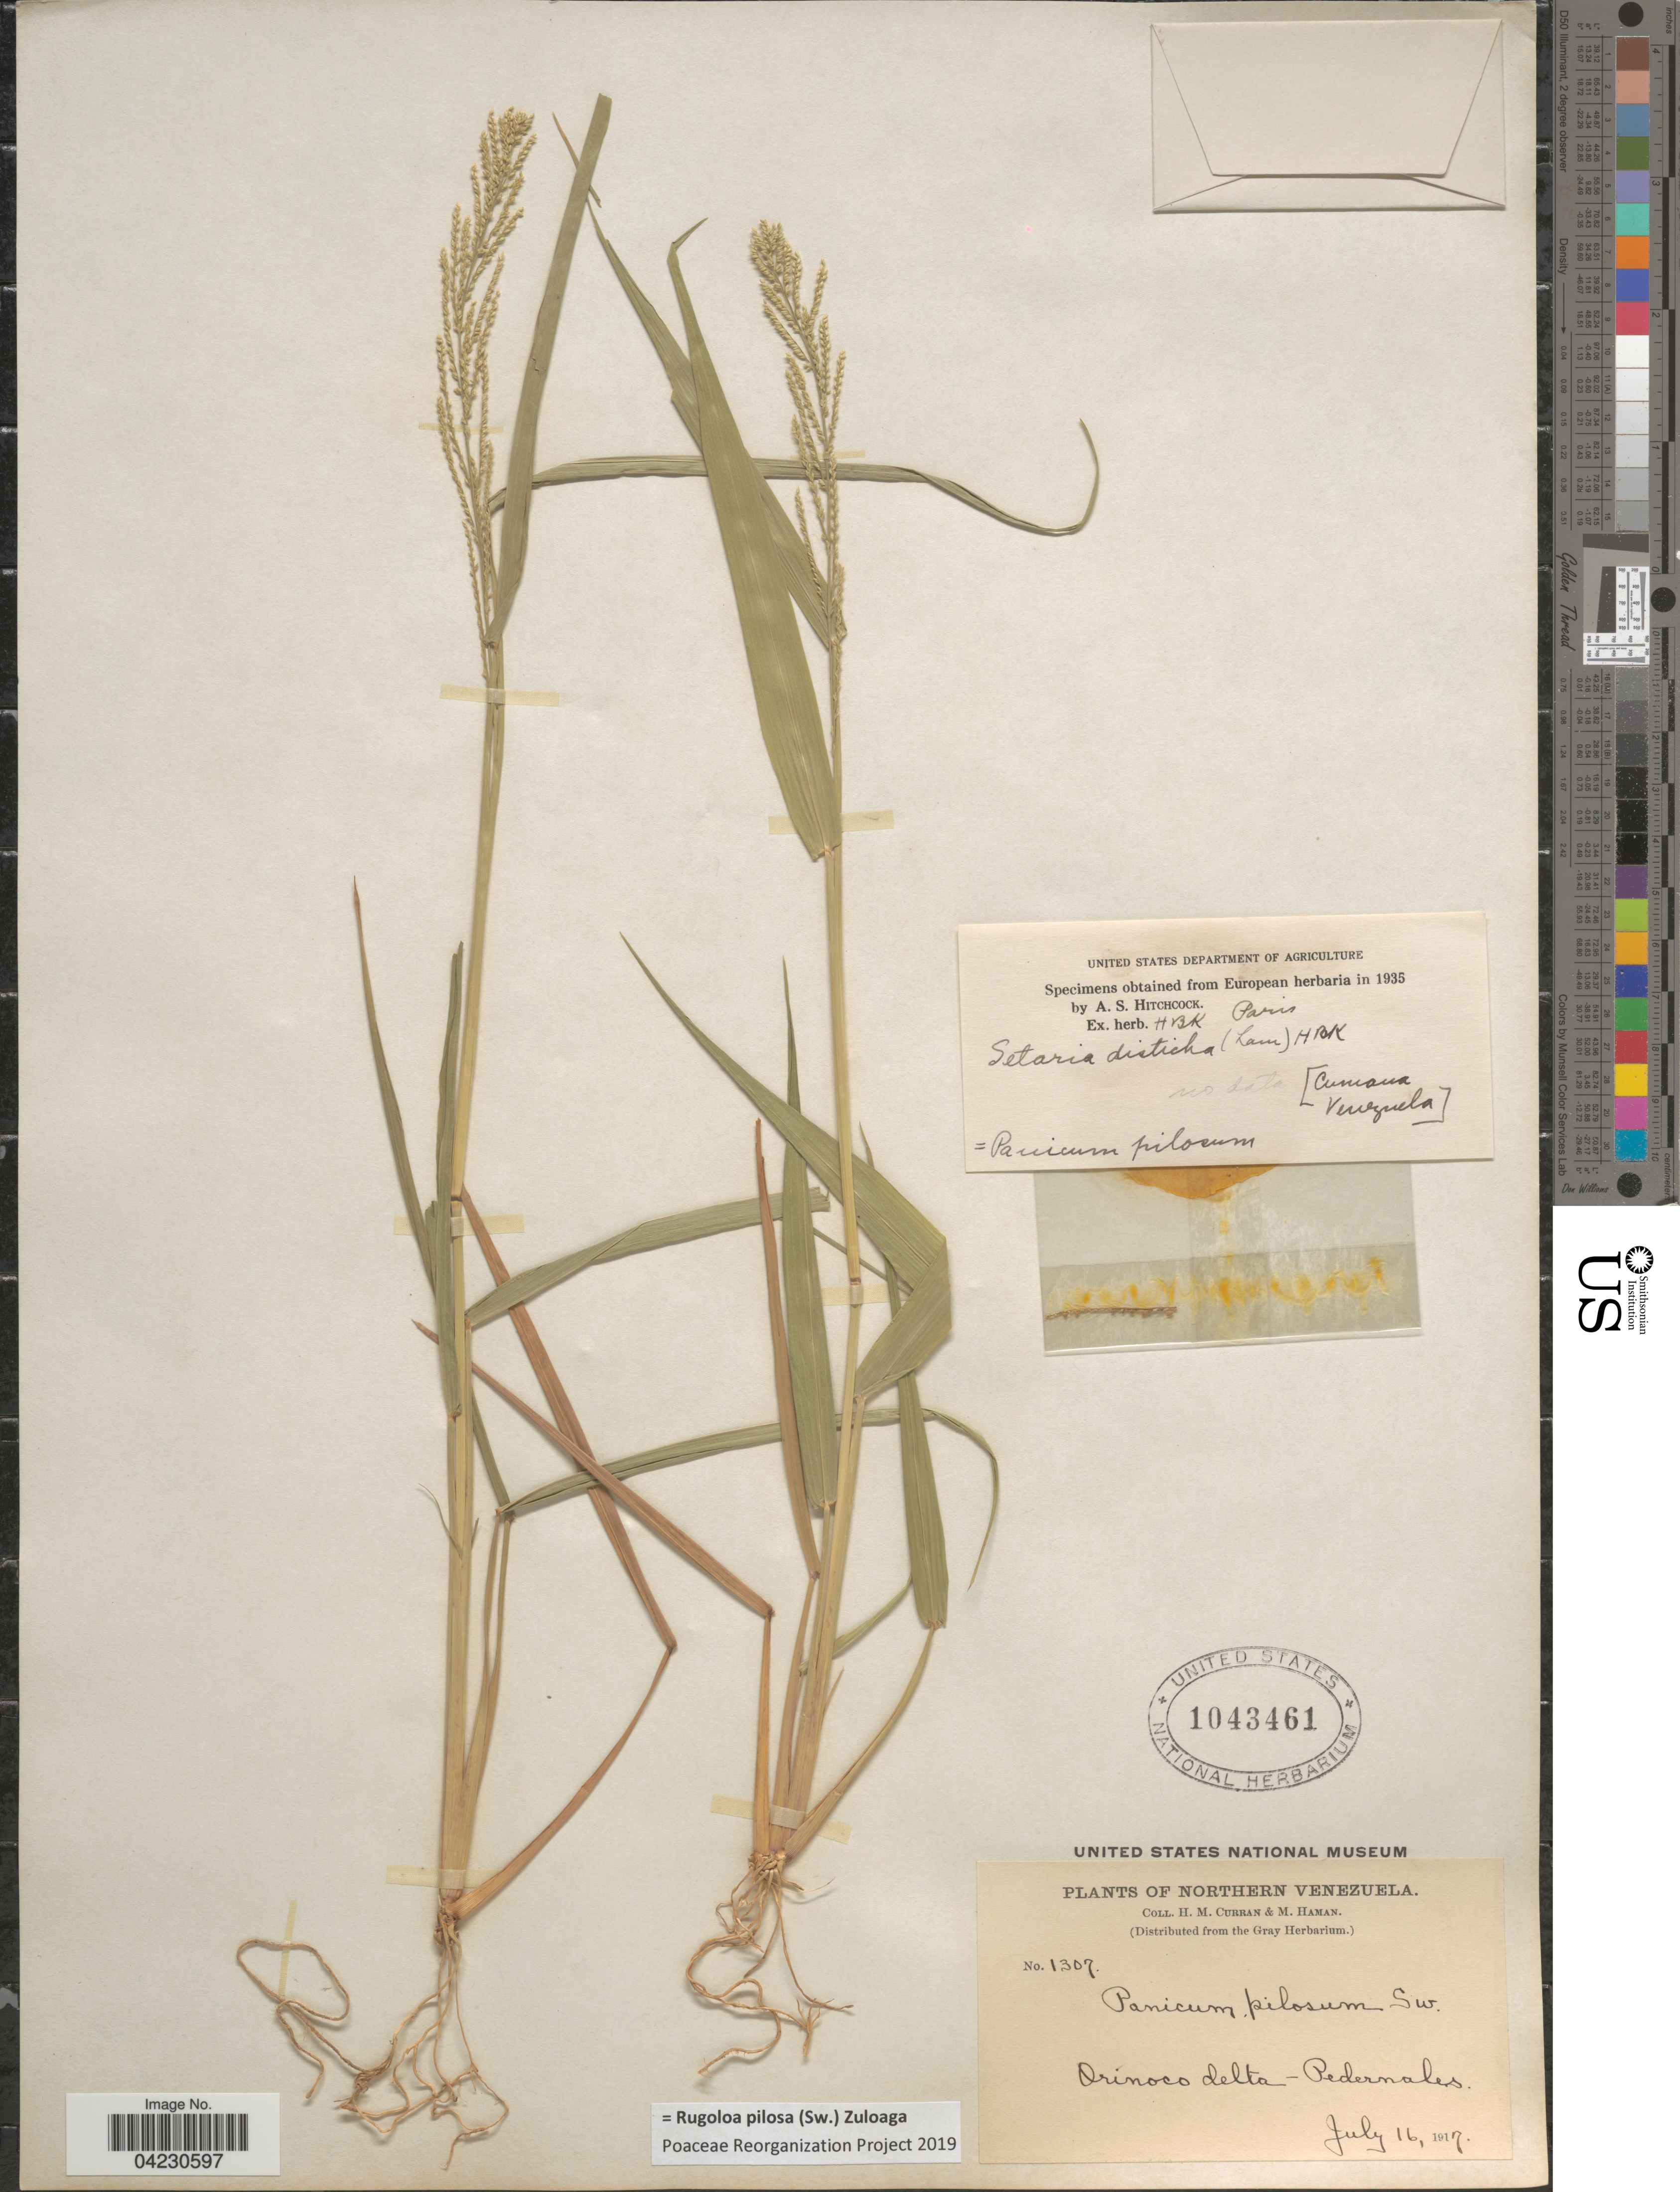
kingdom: Plantae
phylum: Tracheophyta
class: Liliopsida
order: Poales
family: Poaceae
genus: Rugoloa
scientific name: Rugoloa pilosa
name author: (Sw.) Zuloaga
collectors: Ex herb. HBK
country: Venezuela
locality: [Cumana].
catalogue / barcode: US 1043461